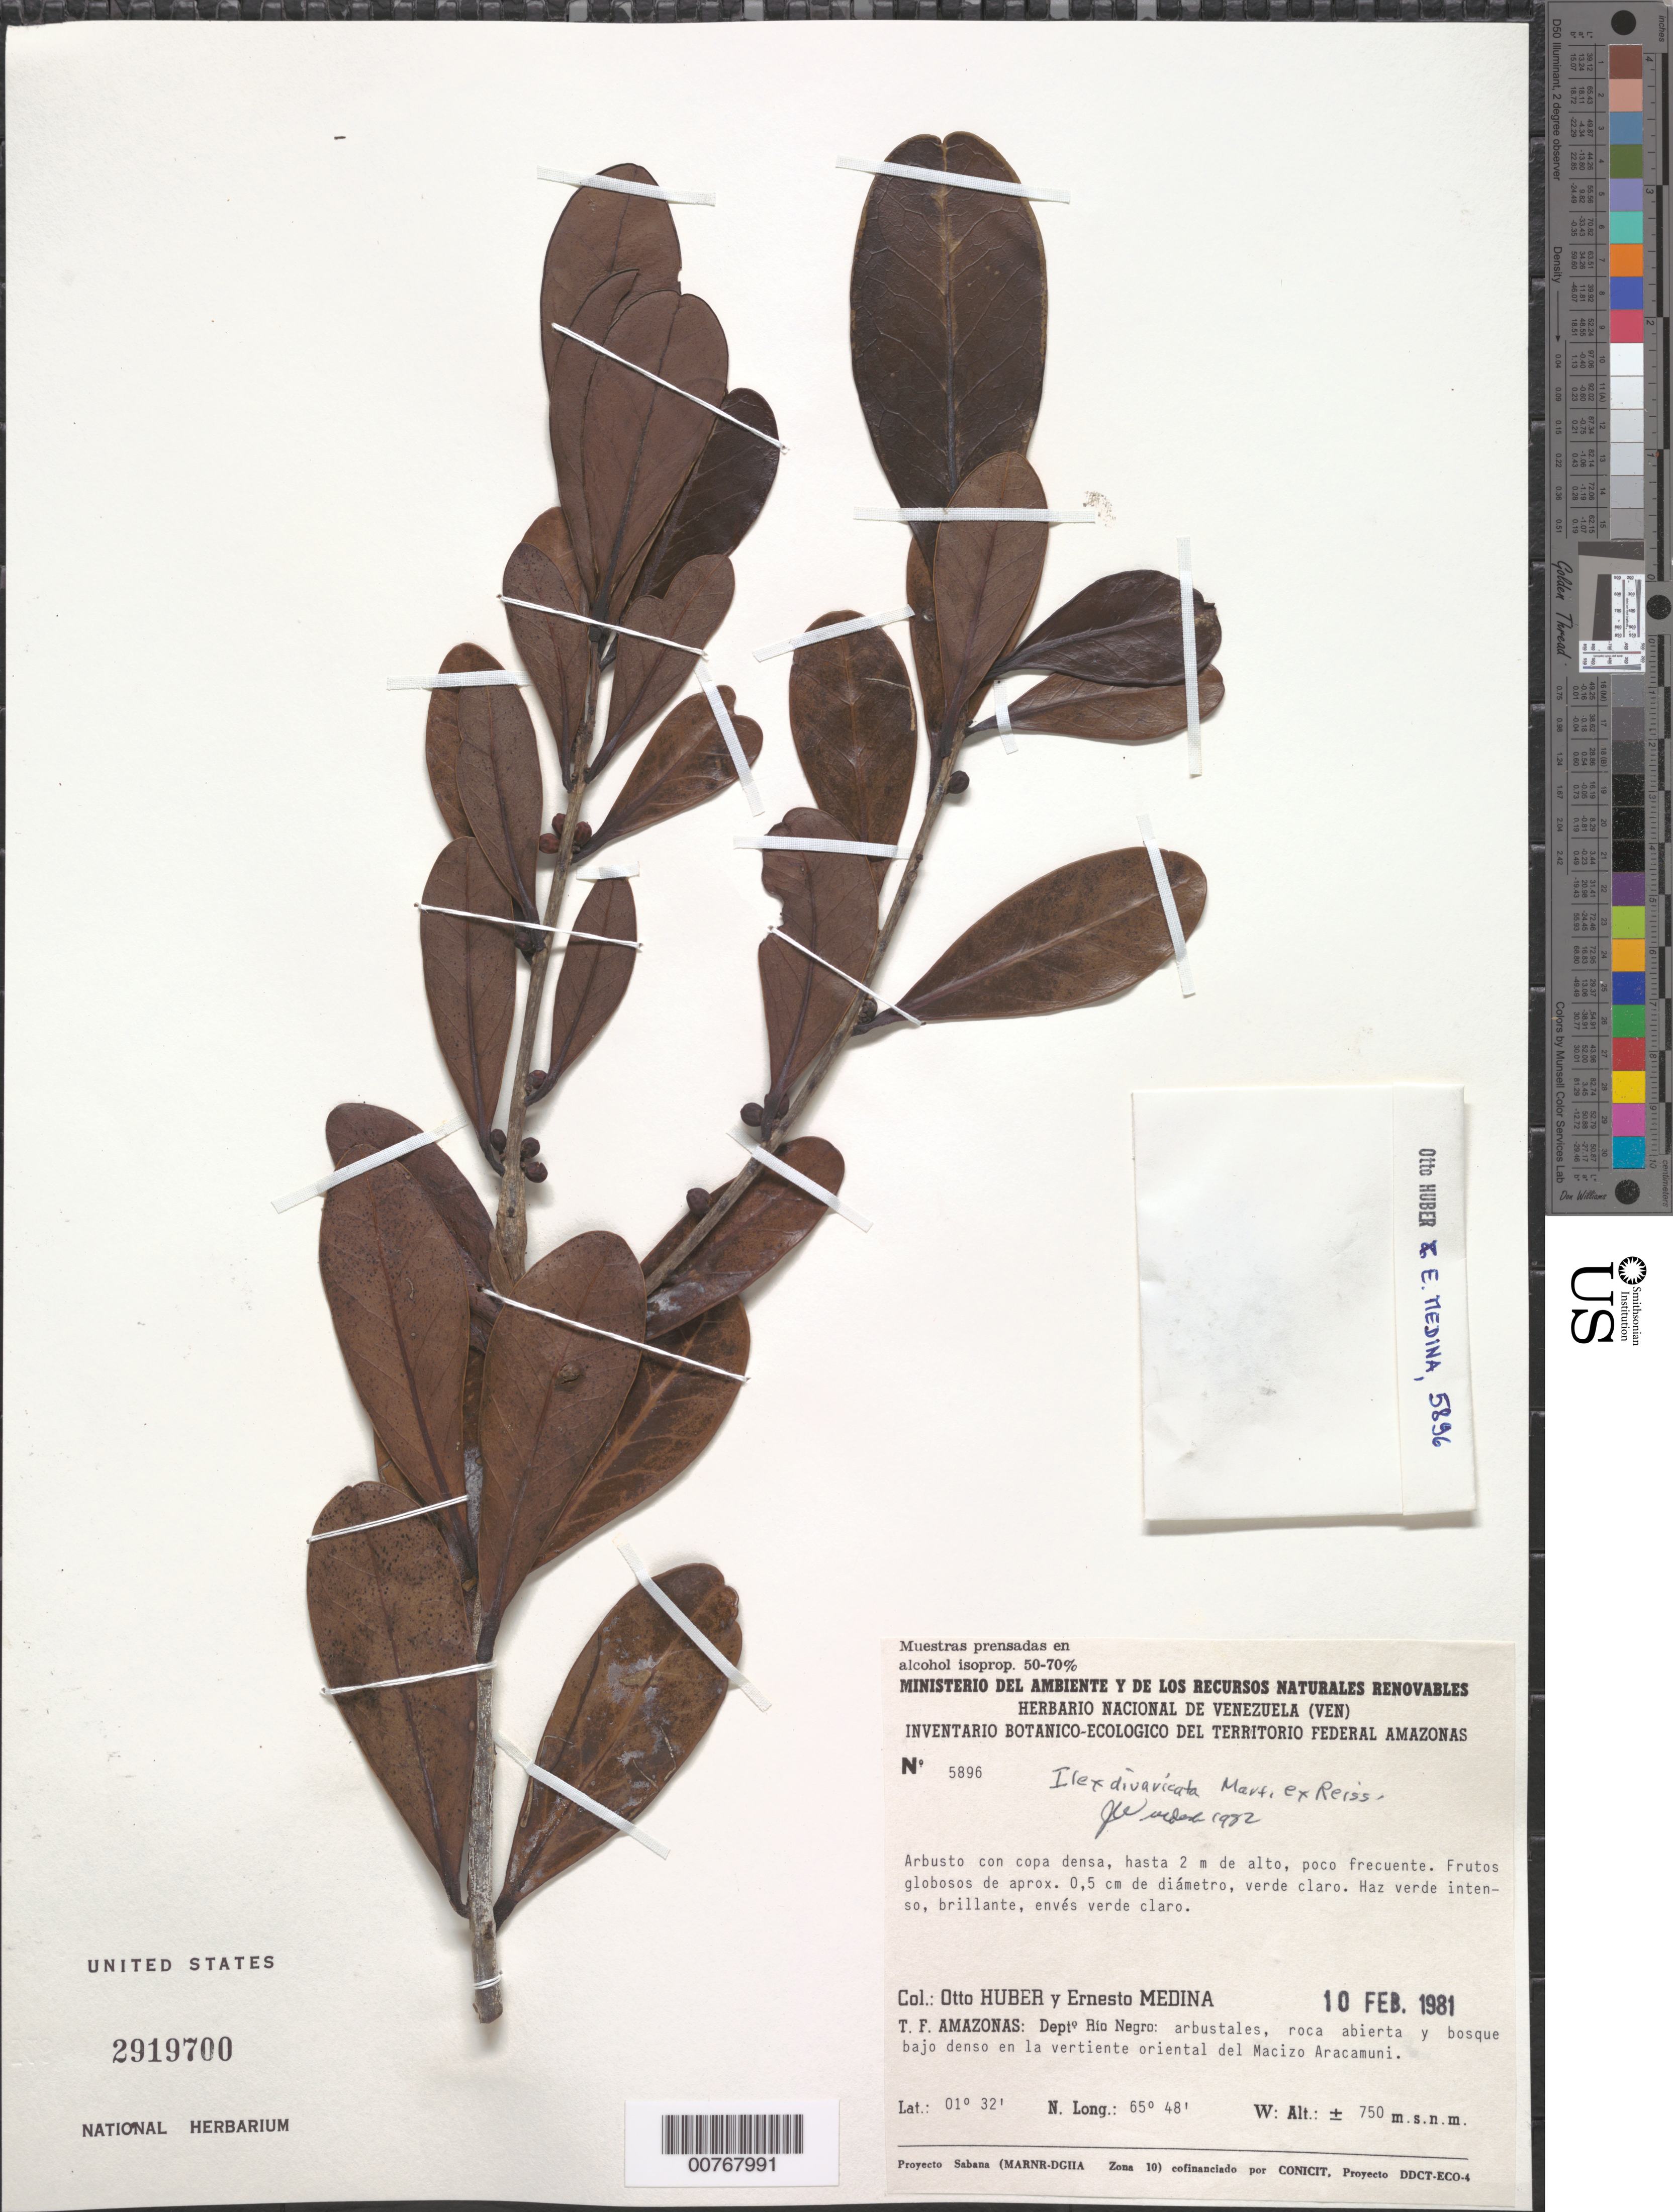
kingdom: Plantae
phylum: Tracheophyta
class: Magnoliopsida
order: Aquifoliales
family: Aquifoliaceae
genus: Ilex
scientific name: Ilex divaricata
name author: Mart. ex Reissek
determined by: Wurdack, John J., (US), US (UNITED STATES)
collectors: O. Huber & E. Medina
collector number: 5896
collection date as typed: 10-Feb-81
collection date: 1981-02-10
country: Venezuela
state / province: Amazonas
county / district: Río Negro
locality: Macizo Aracamuni, E slope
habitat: Shrubland, open rock and low-lying dense forest (arbustales, roca abierta y bosque bajo denso)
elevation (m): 750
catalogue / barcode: US 2919700